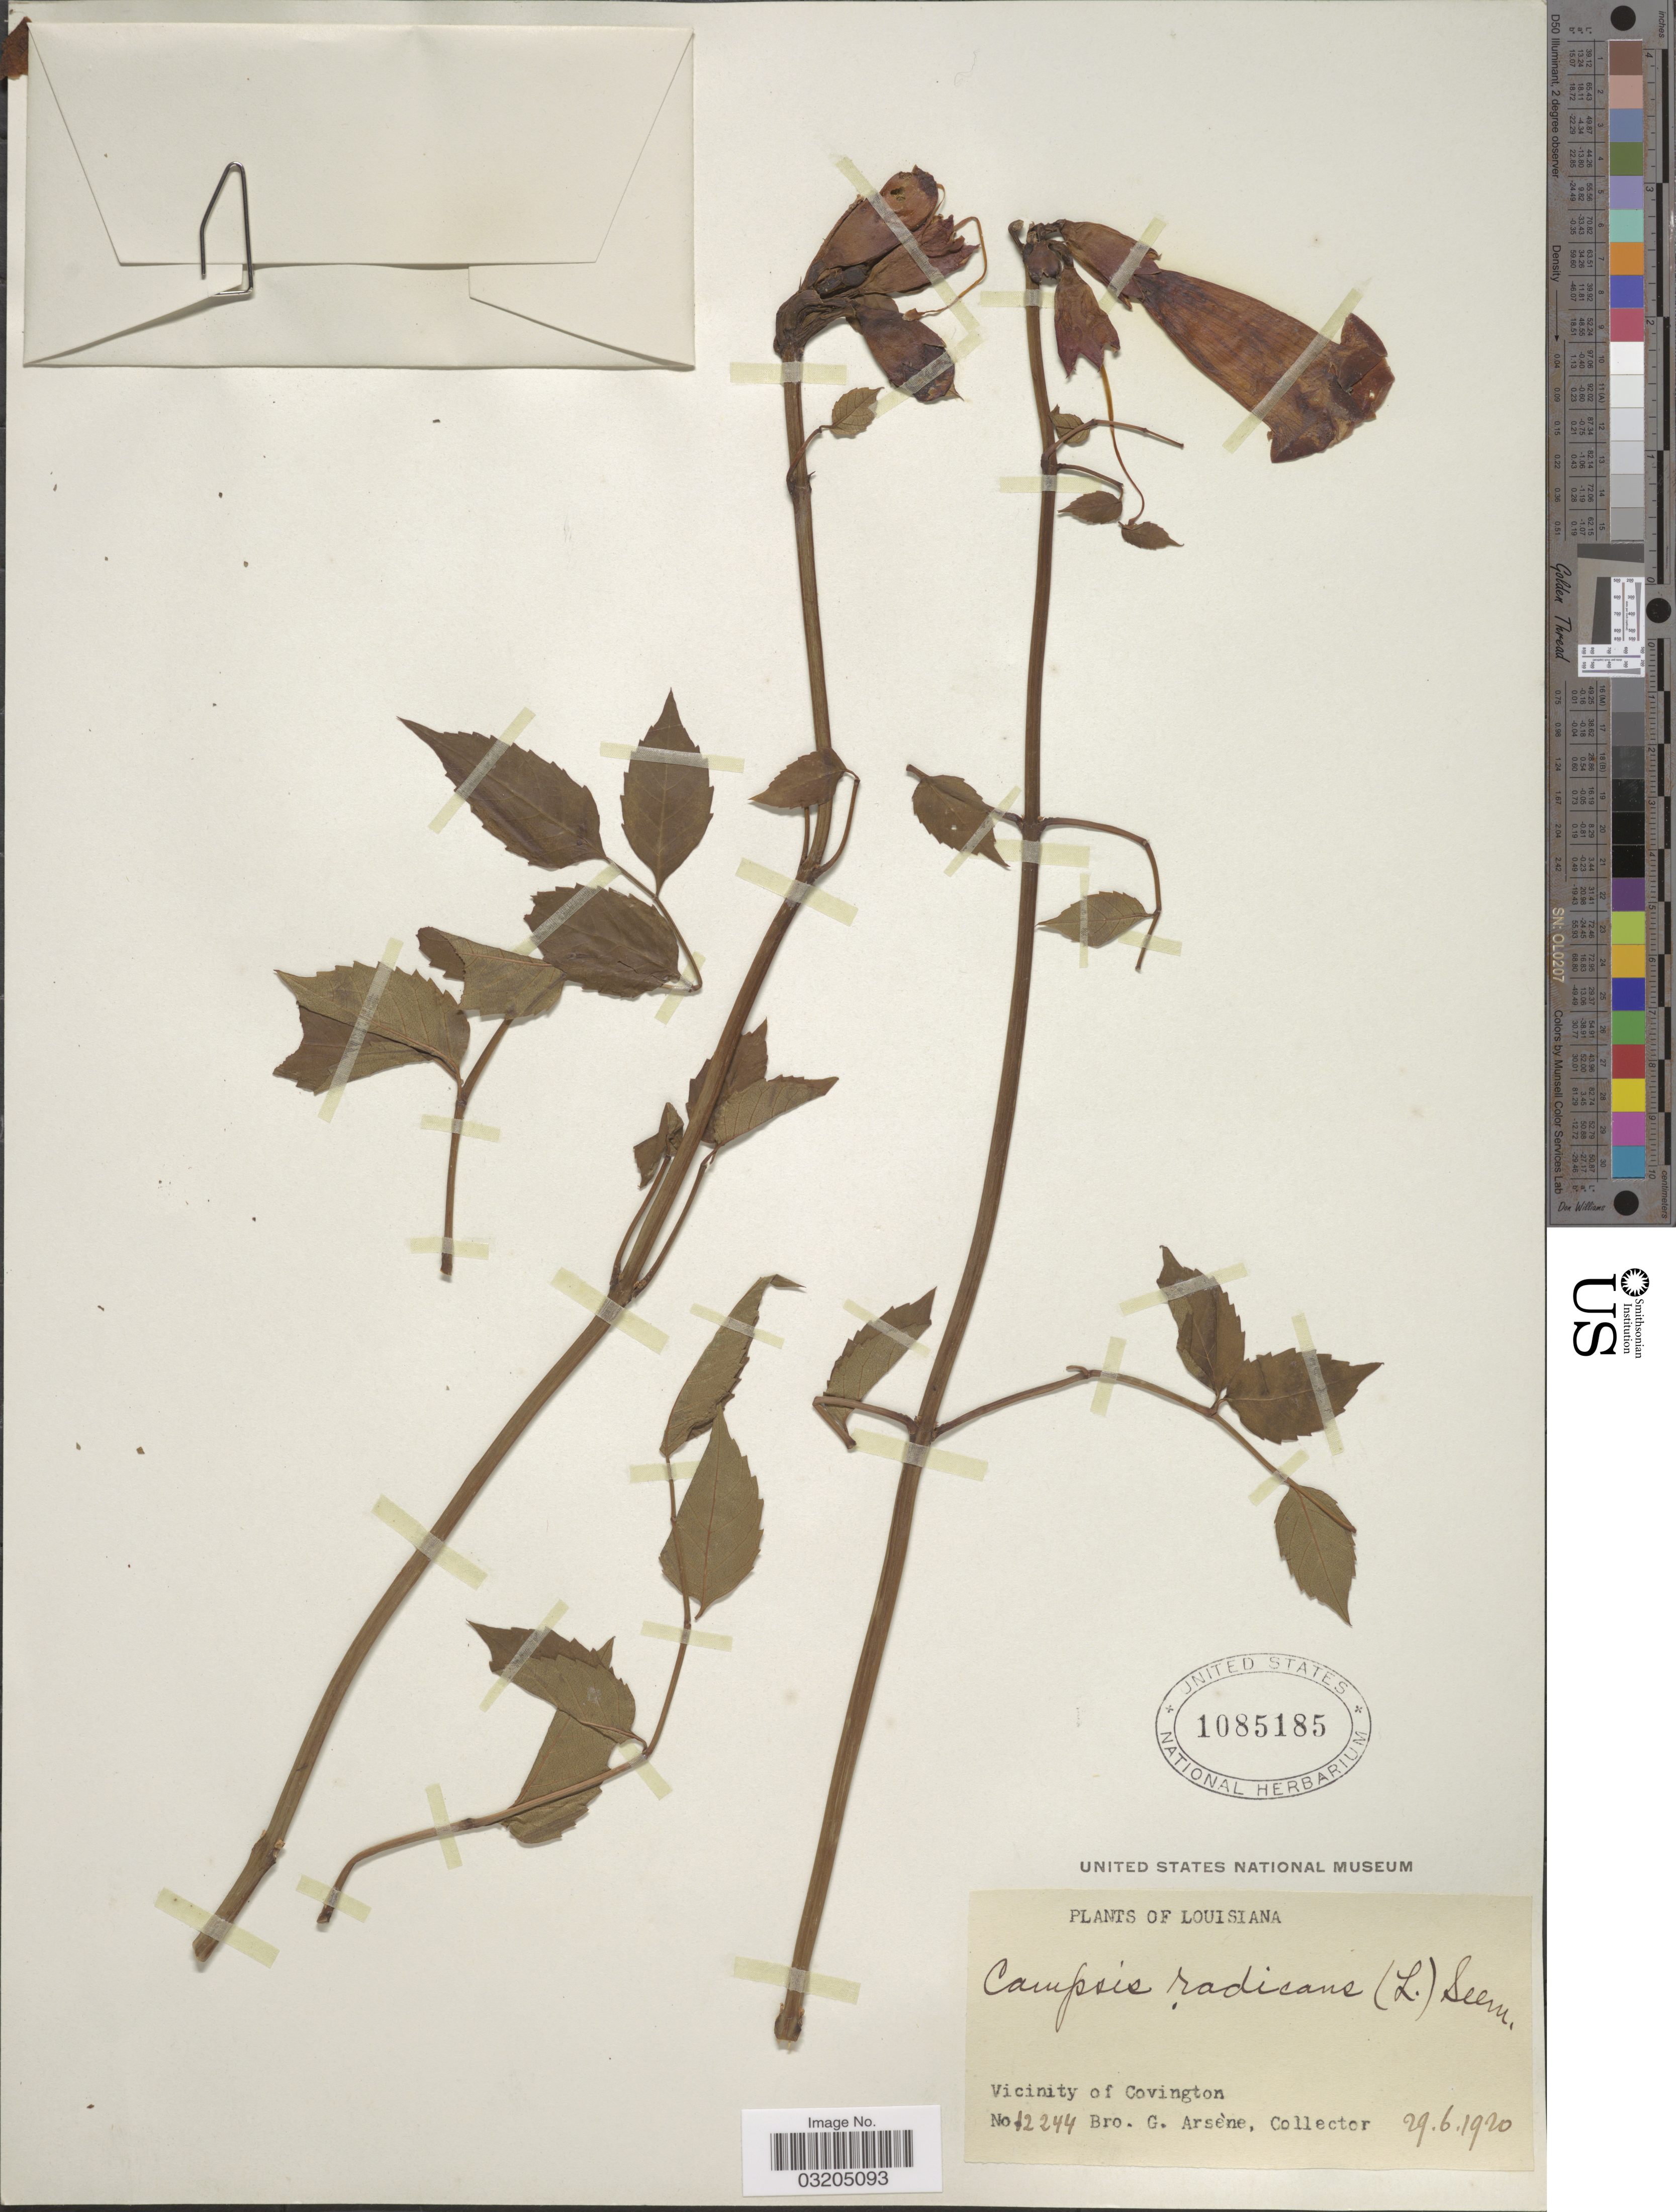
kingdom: Plantae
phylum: Tracheophyta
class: Magnoliopsida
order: Lamiales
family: Bignoniaceae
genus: Campsis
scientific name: Campsis radicans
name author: (L.) Seem.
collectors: Bro. G. Arsène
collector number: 12244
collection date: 1920-06-29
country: United States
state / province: Louisiana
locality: Vicinity of Covington.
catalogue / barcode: US 1085185